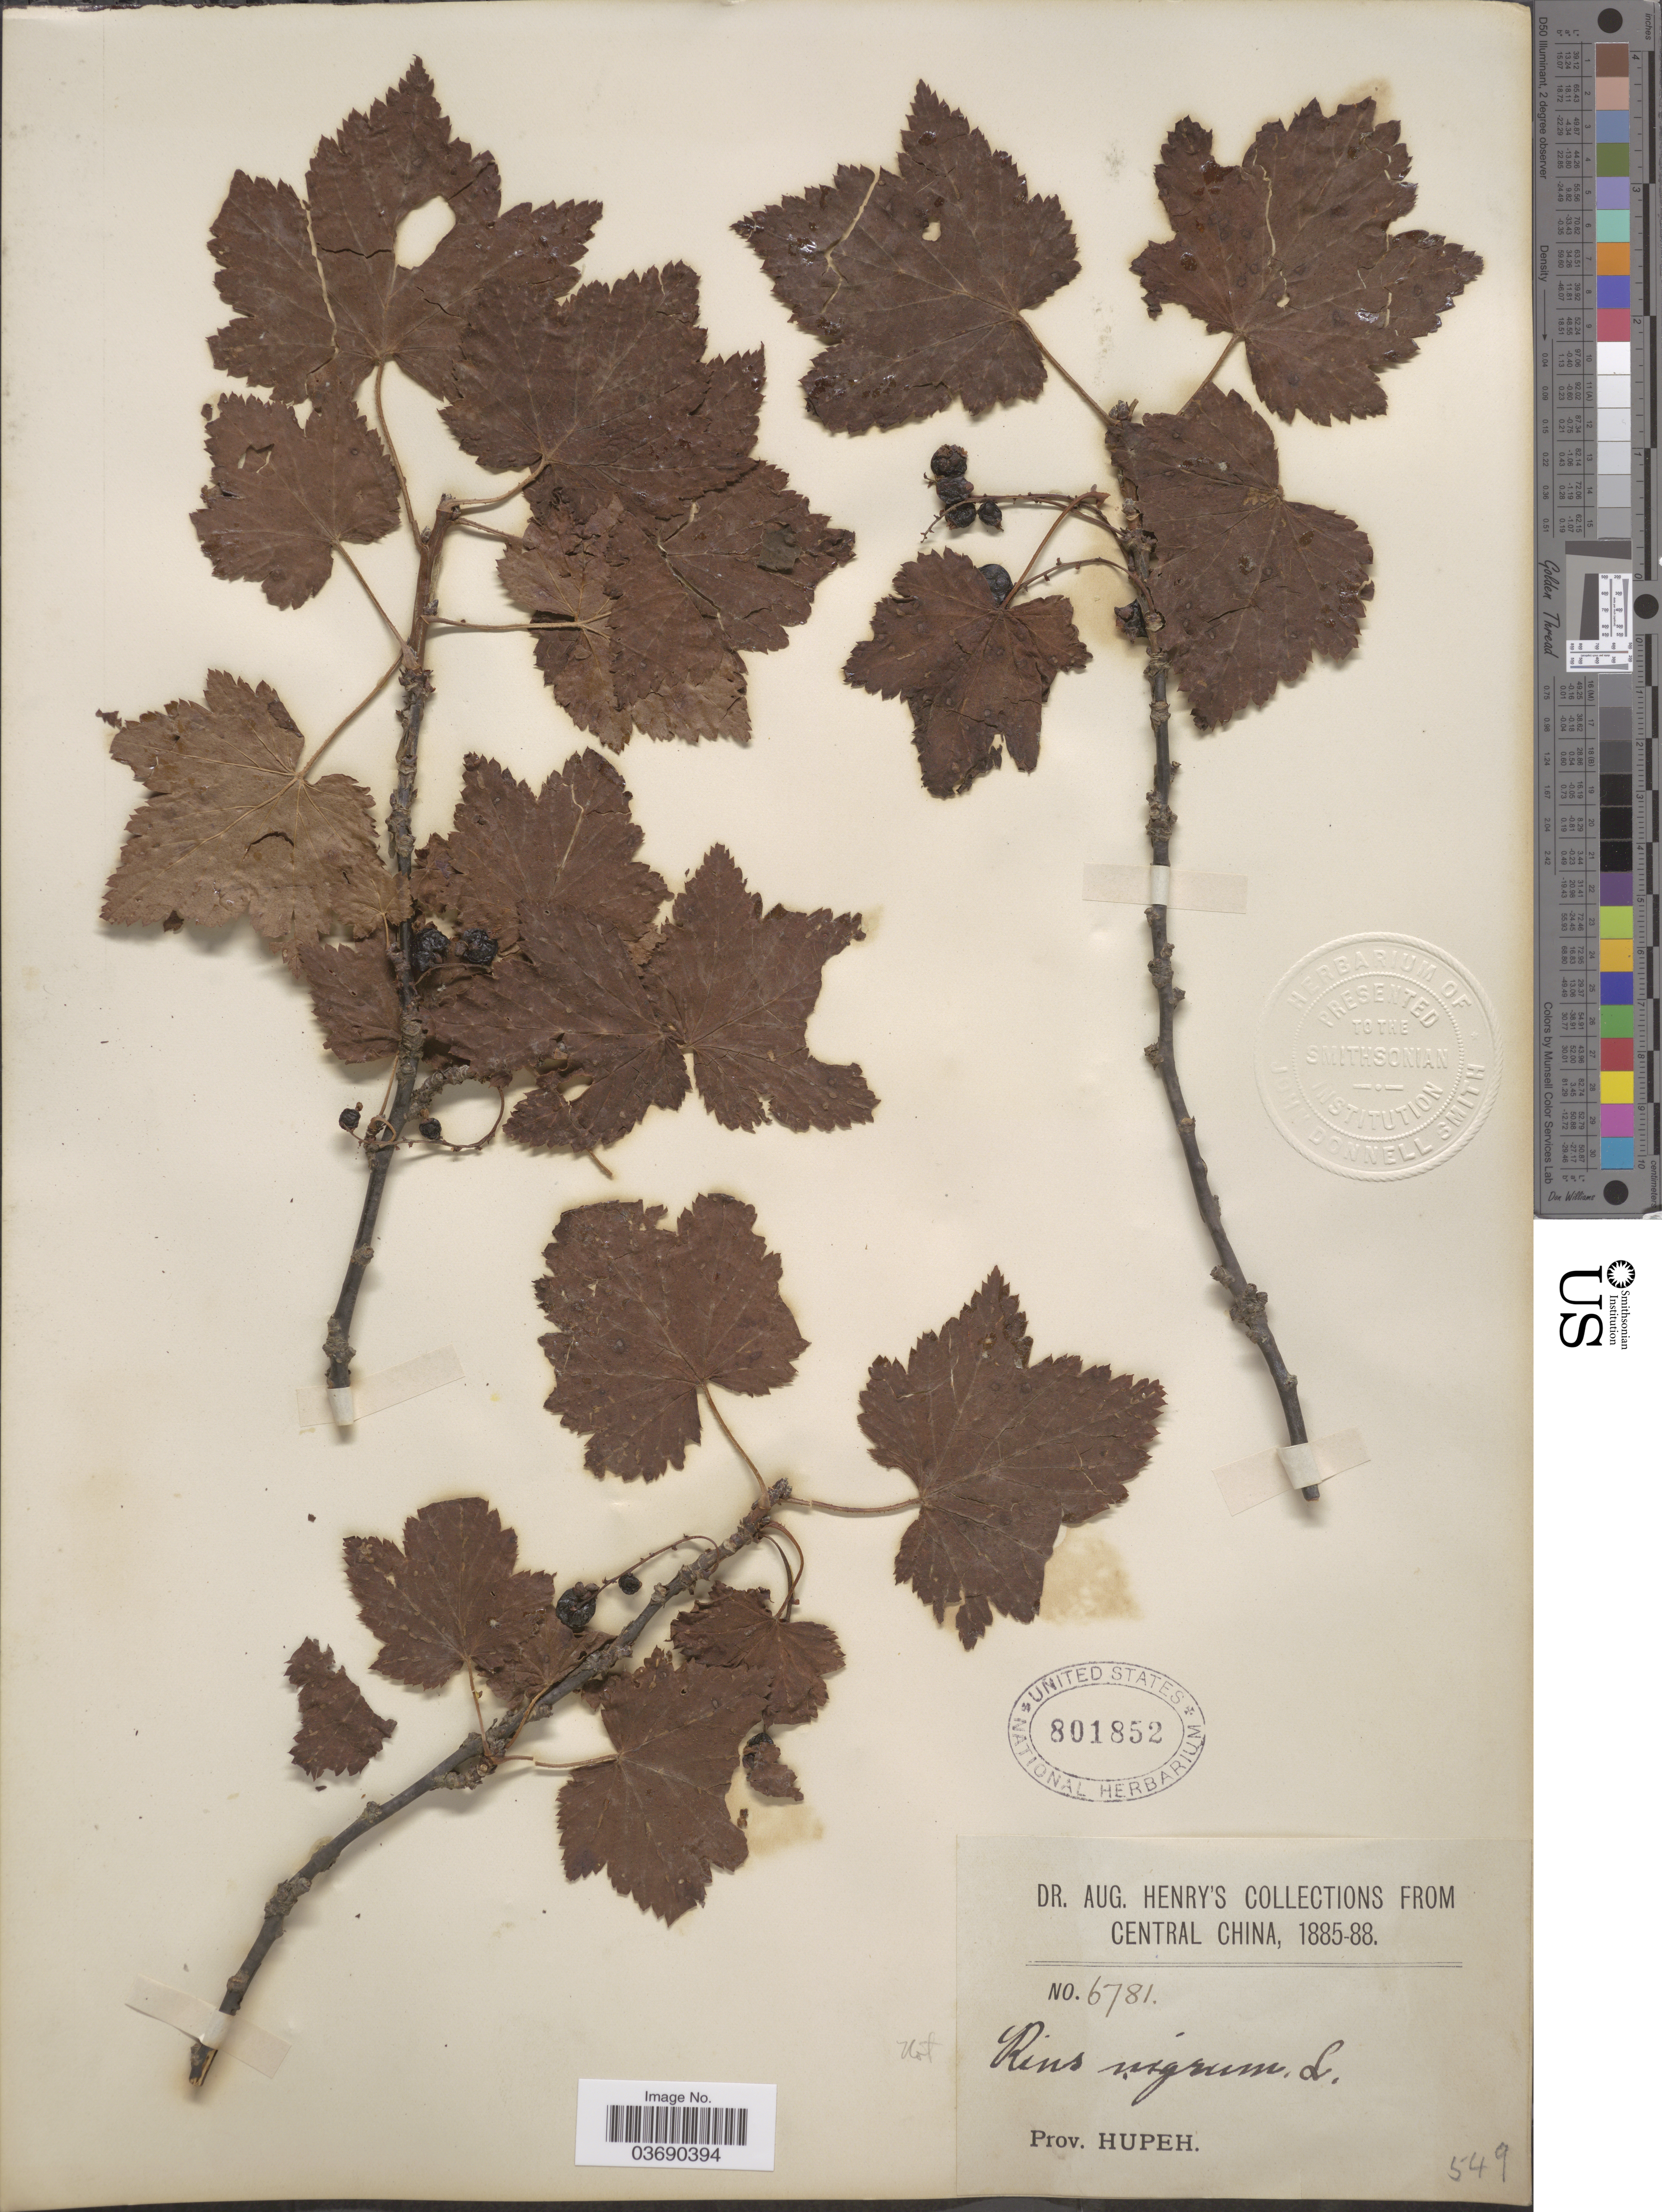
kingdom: Plantae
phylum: Tracheophyta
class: Magnoliopsida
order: Saxifragales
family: Grossulariaceae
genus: Ribes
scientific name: Ribes sp.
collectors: A. Henry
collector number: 6781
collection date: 1885/1888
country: China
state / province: Hubei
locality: Central China. Prov. Hupeh.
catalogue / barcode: US 801852